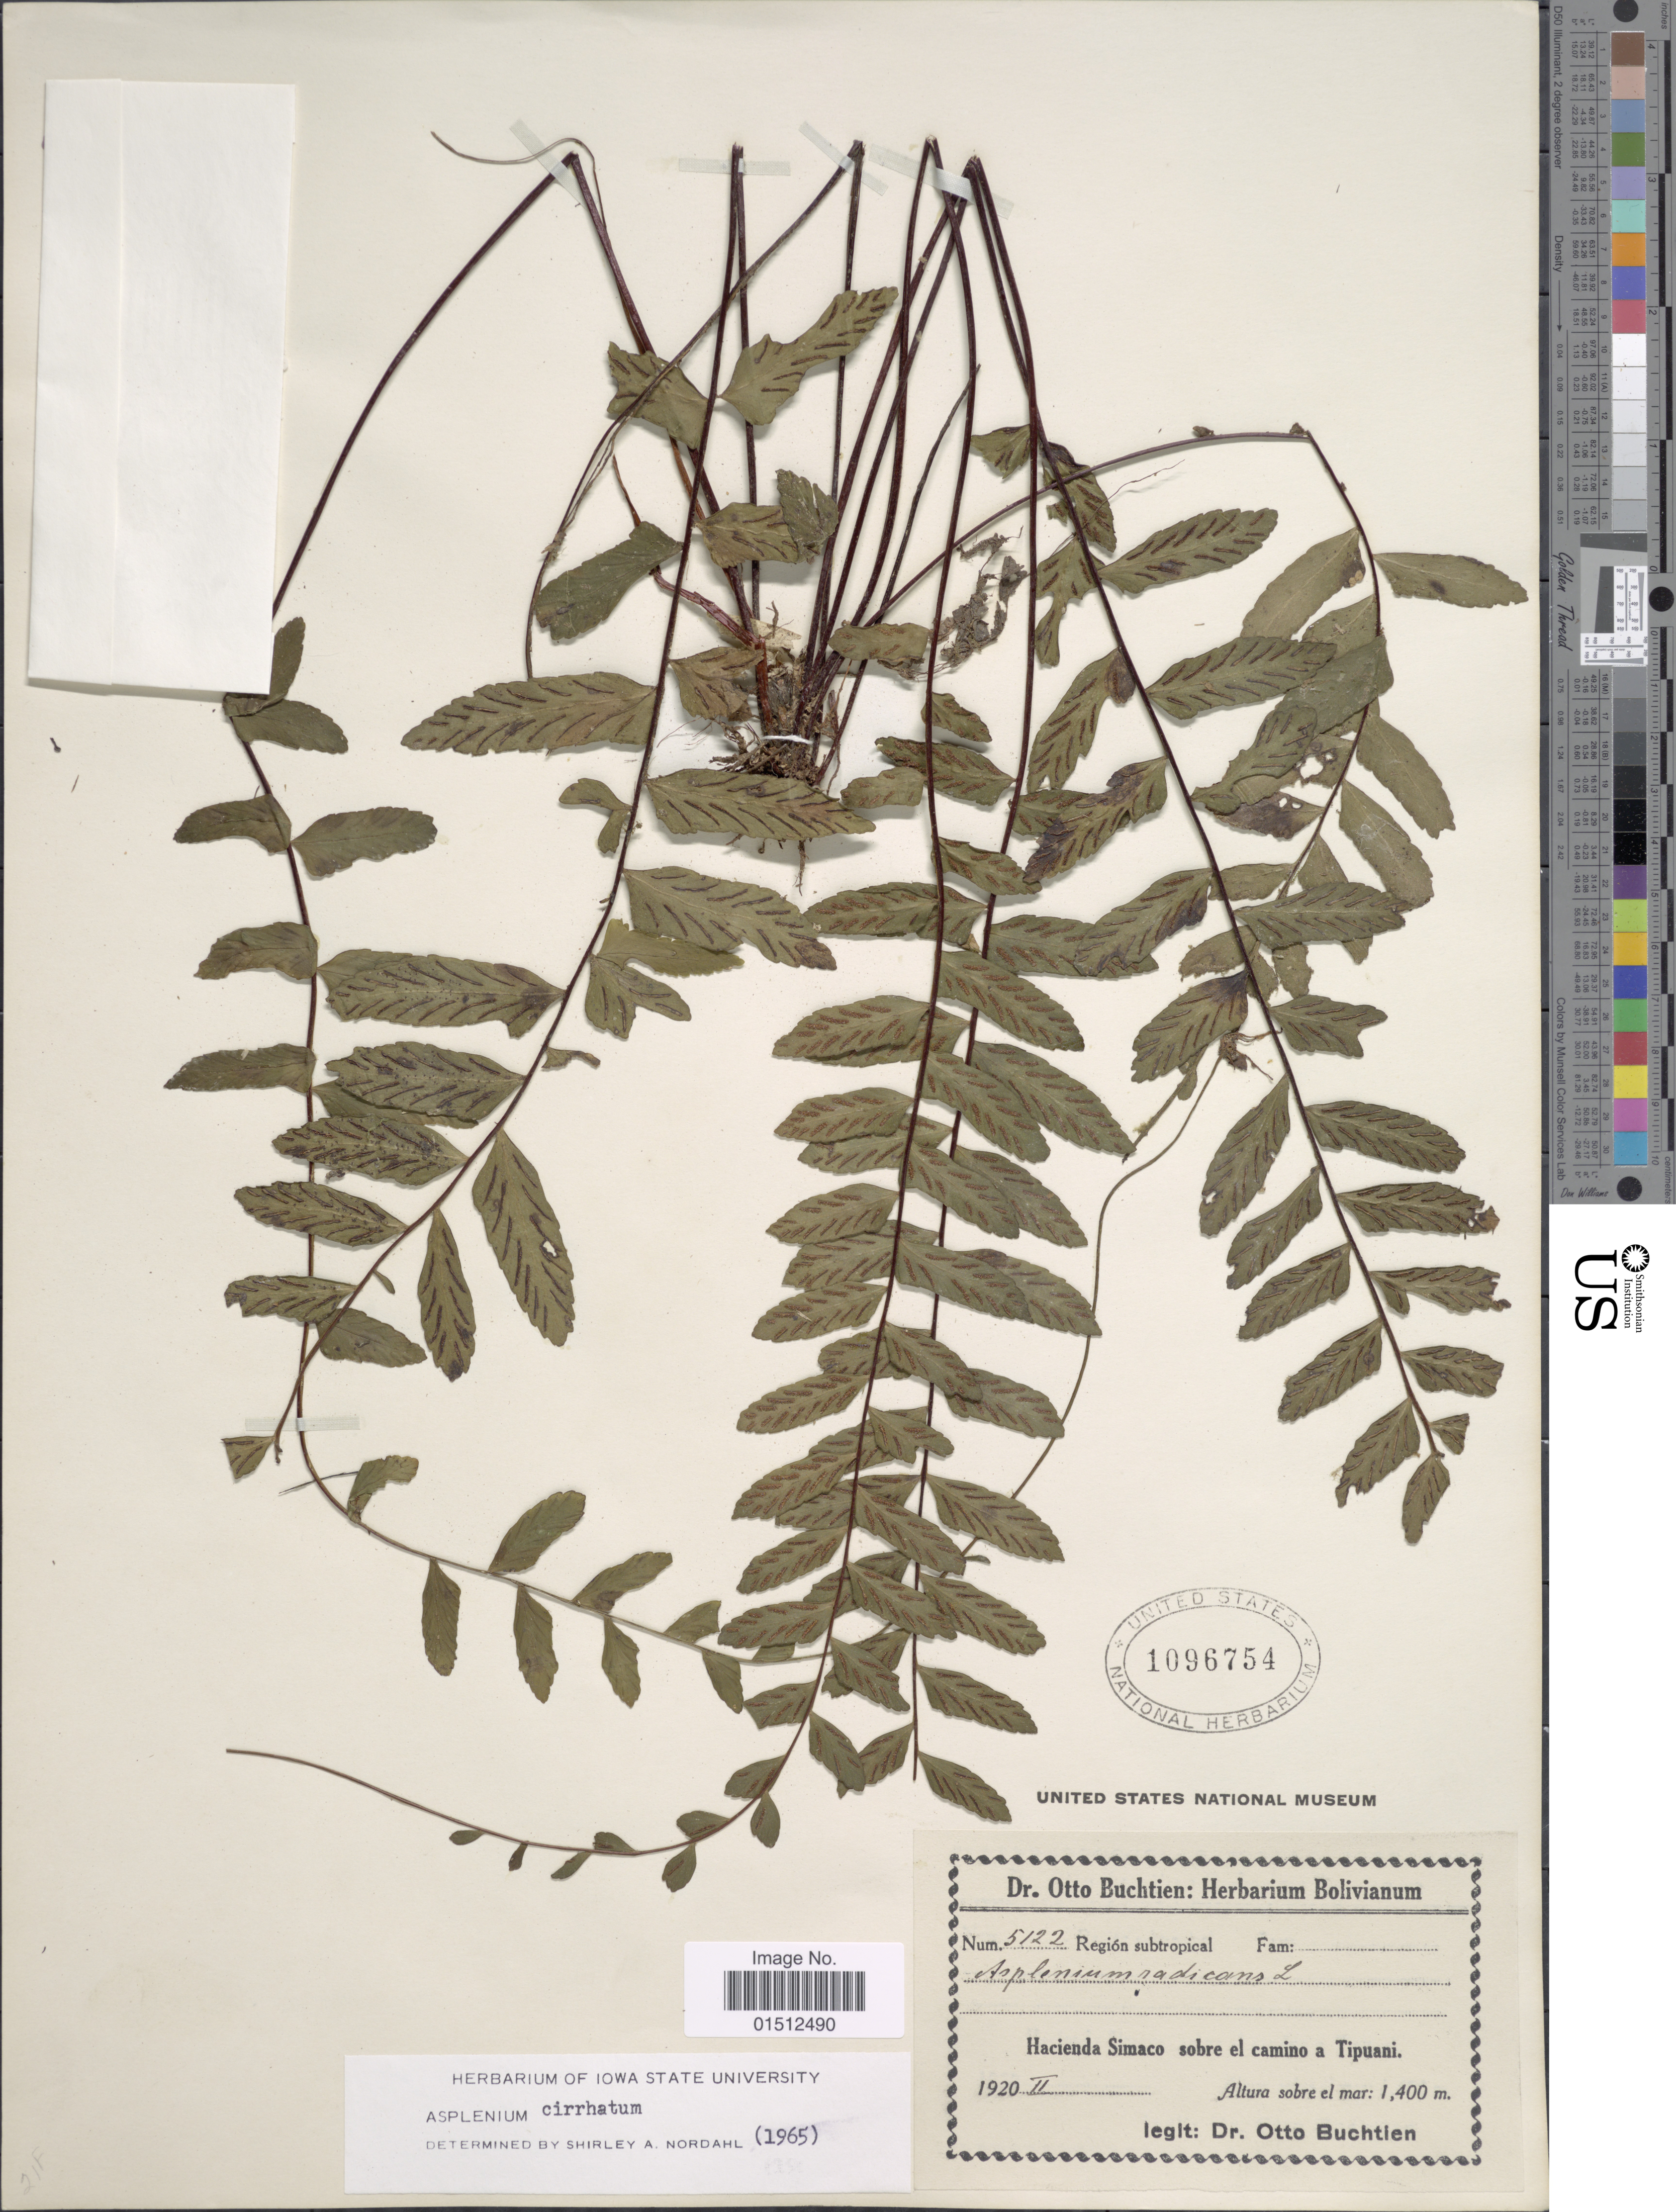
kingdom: Plantae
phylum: Tracheophyta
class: Polypodiopsida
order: Polypodiales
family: Aspleniaceae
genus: Asplenium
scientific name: Asplenium radicans var. cirrhatum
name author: (Rich. ex Willd.) Rosenst.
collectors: O. Buchtien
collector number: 5122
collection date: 1920-02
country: Bolivia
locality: Hacienda Simaco sobre el camino a Tipuani.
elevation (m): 1400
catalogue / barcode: US 1096754